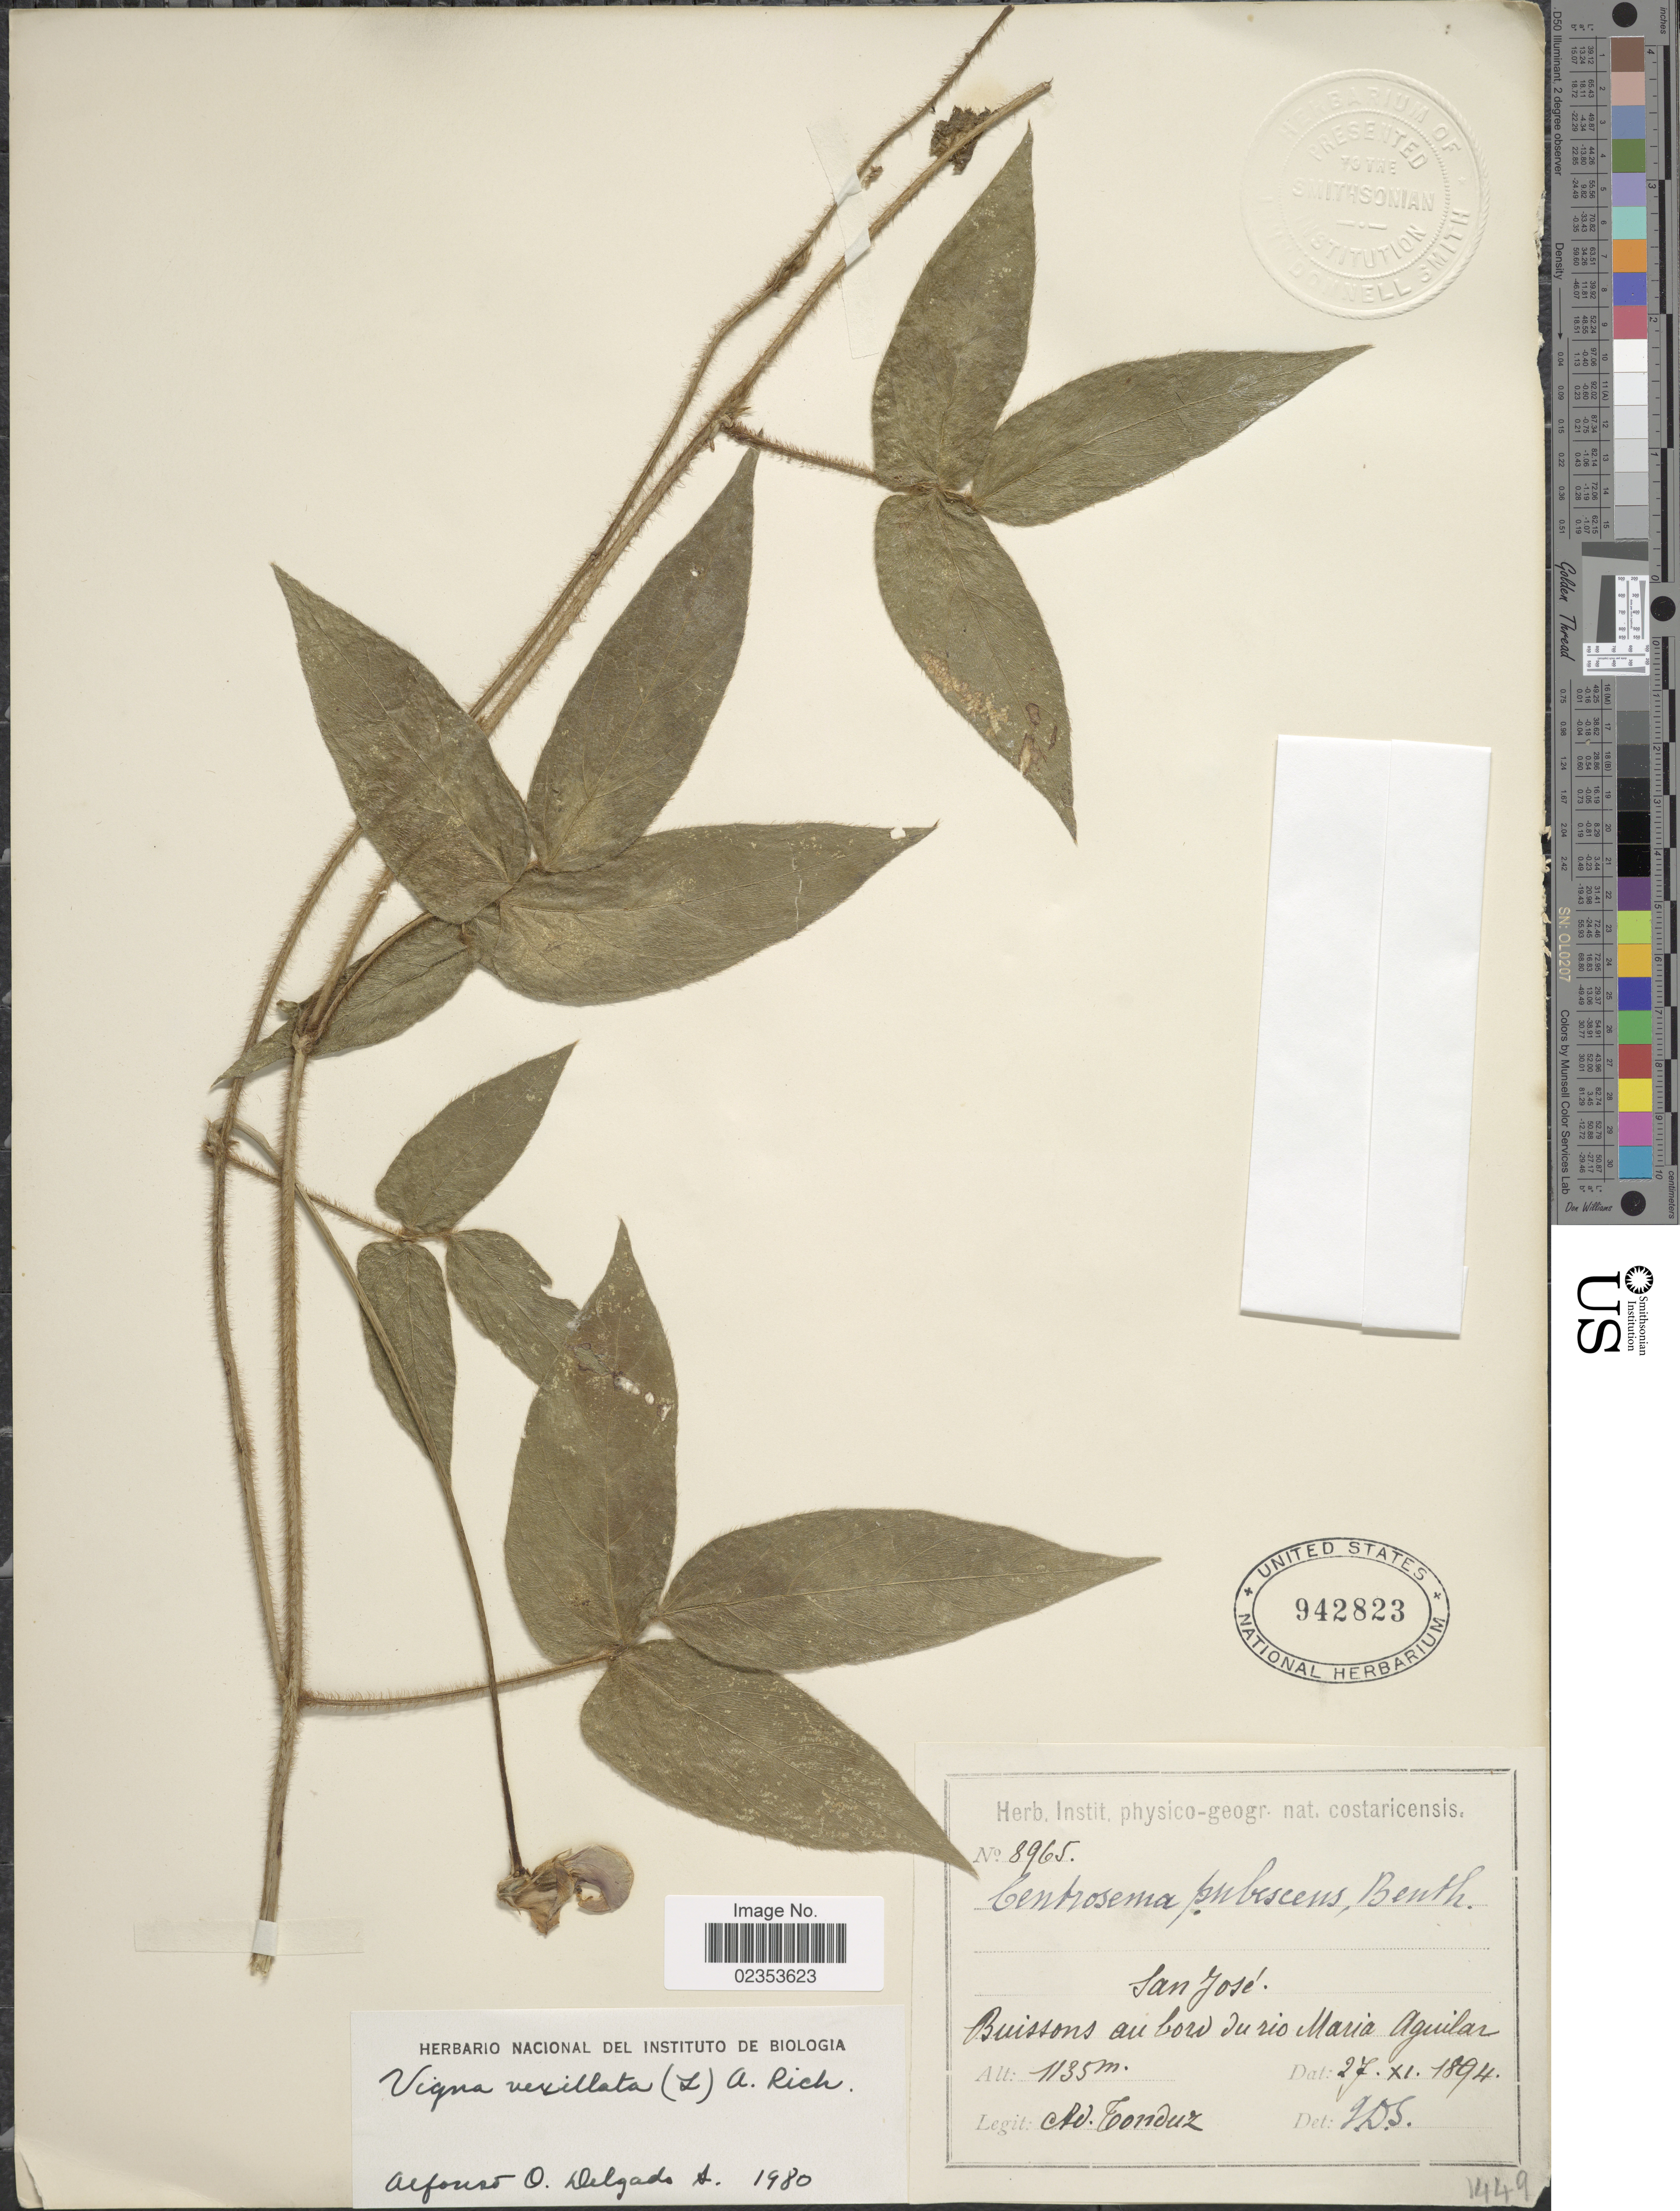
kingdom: Plantae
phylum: Tracheophyta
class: Magnoliopsida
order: Fabales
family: Fabaceae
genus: Vigna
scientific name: Vigna vexillata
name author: (L.) A. Rich.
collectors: A. Tonduz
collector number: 8965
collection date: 1894-11-27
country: Costa Rica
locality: San Jose, Buissons au bord du rio Maria Aguilar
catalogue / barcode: US 942823